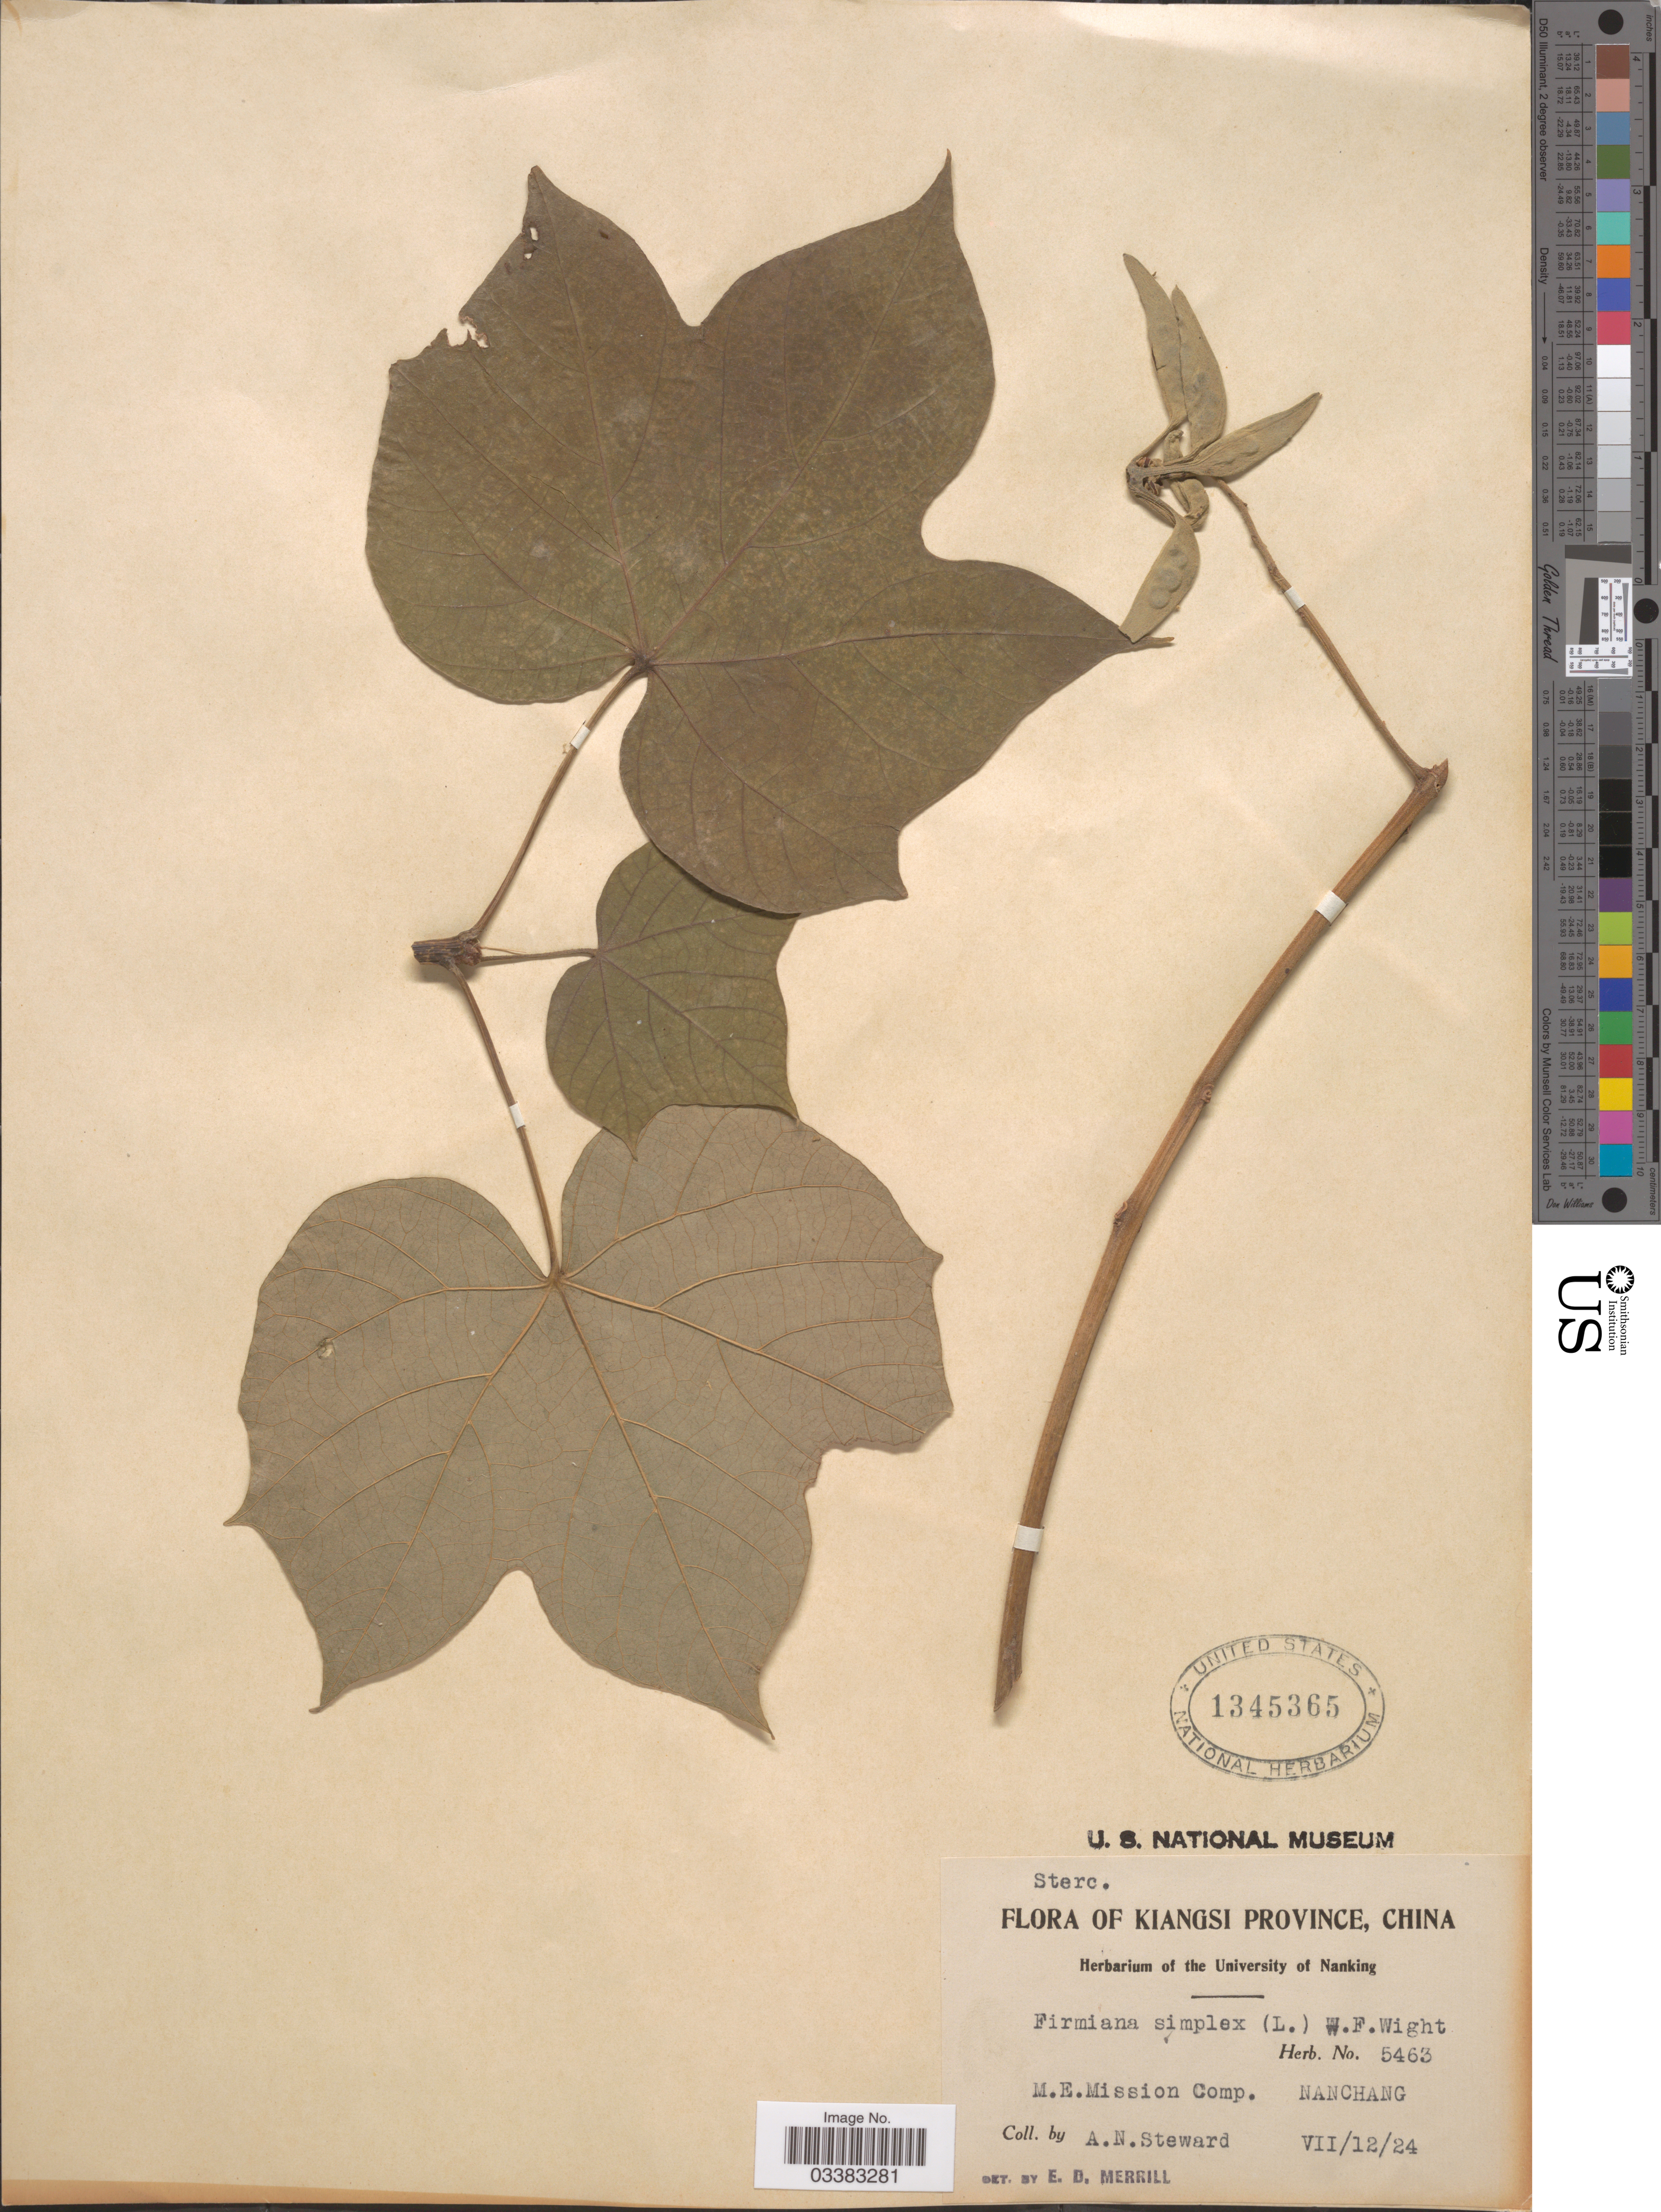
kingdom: Plantae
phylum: Tracheophyta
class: Magnoliopsida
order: Malvales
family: Malvaceae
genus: Firmiana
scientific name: Firmiana simplex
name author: (L.) W. Wight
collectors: A. N. Steward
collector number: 5463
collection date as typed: Transcribed d/m/y: 12/7/24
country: China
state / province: Jiangxi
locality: Kiangsi Province. M.E. Mission Comp. Nanchang.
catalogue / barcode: US 1345365